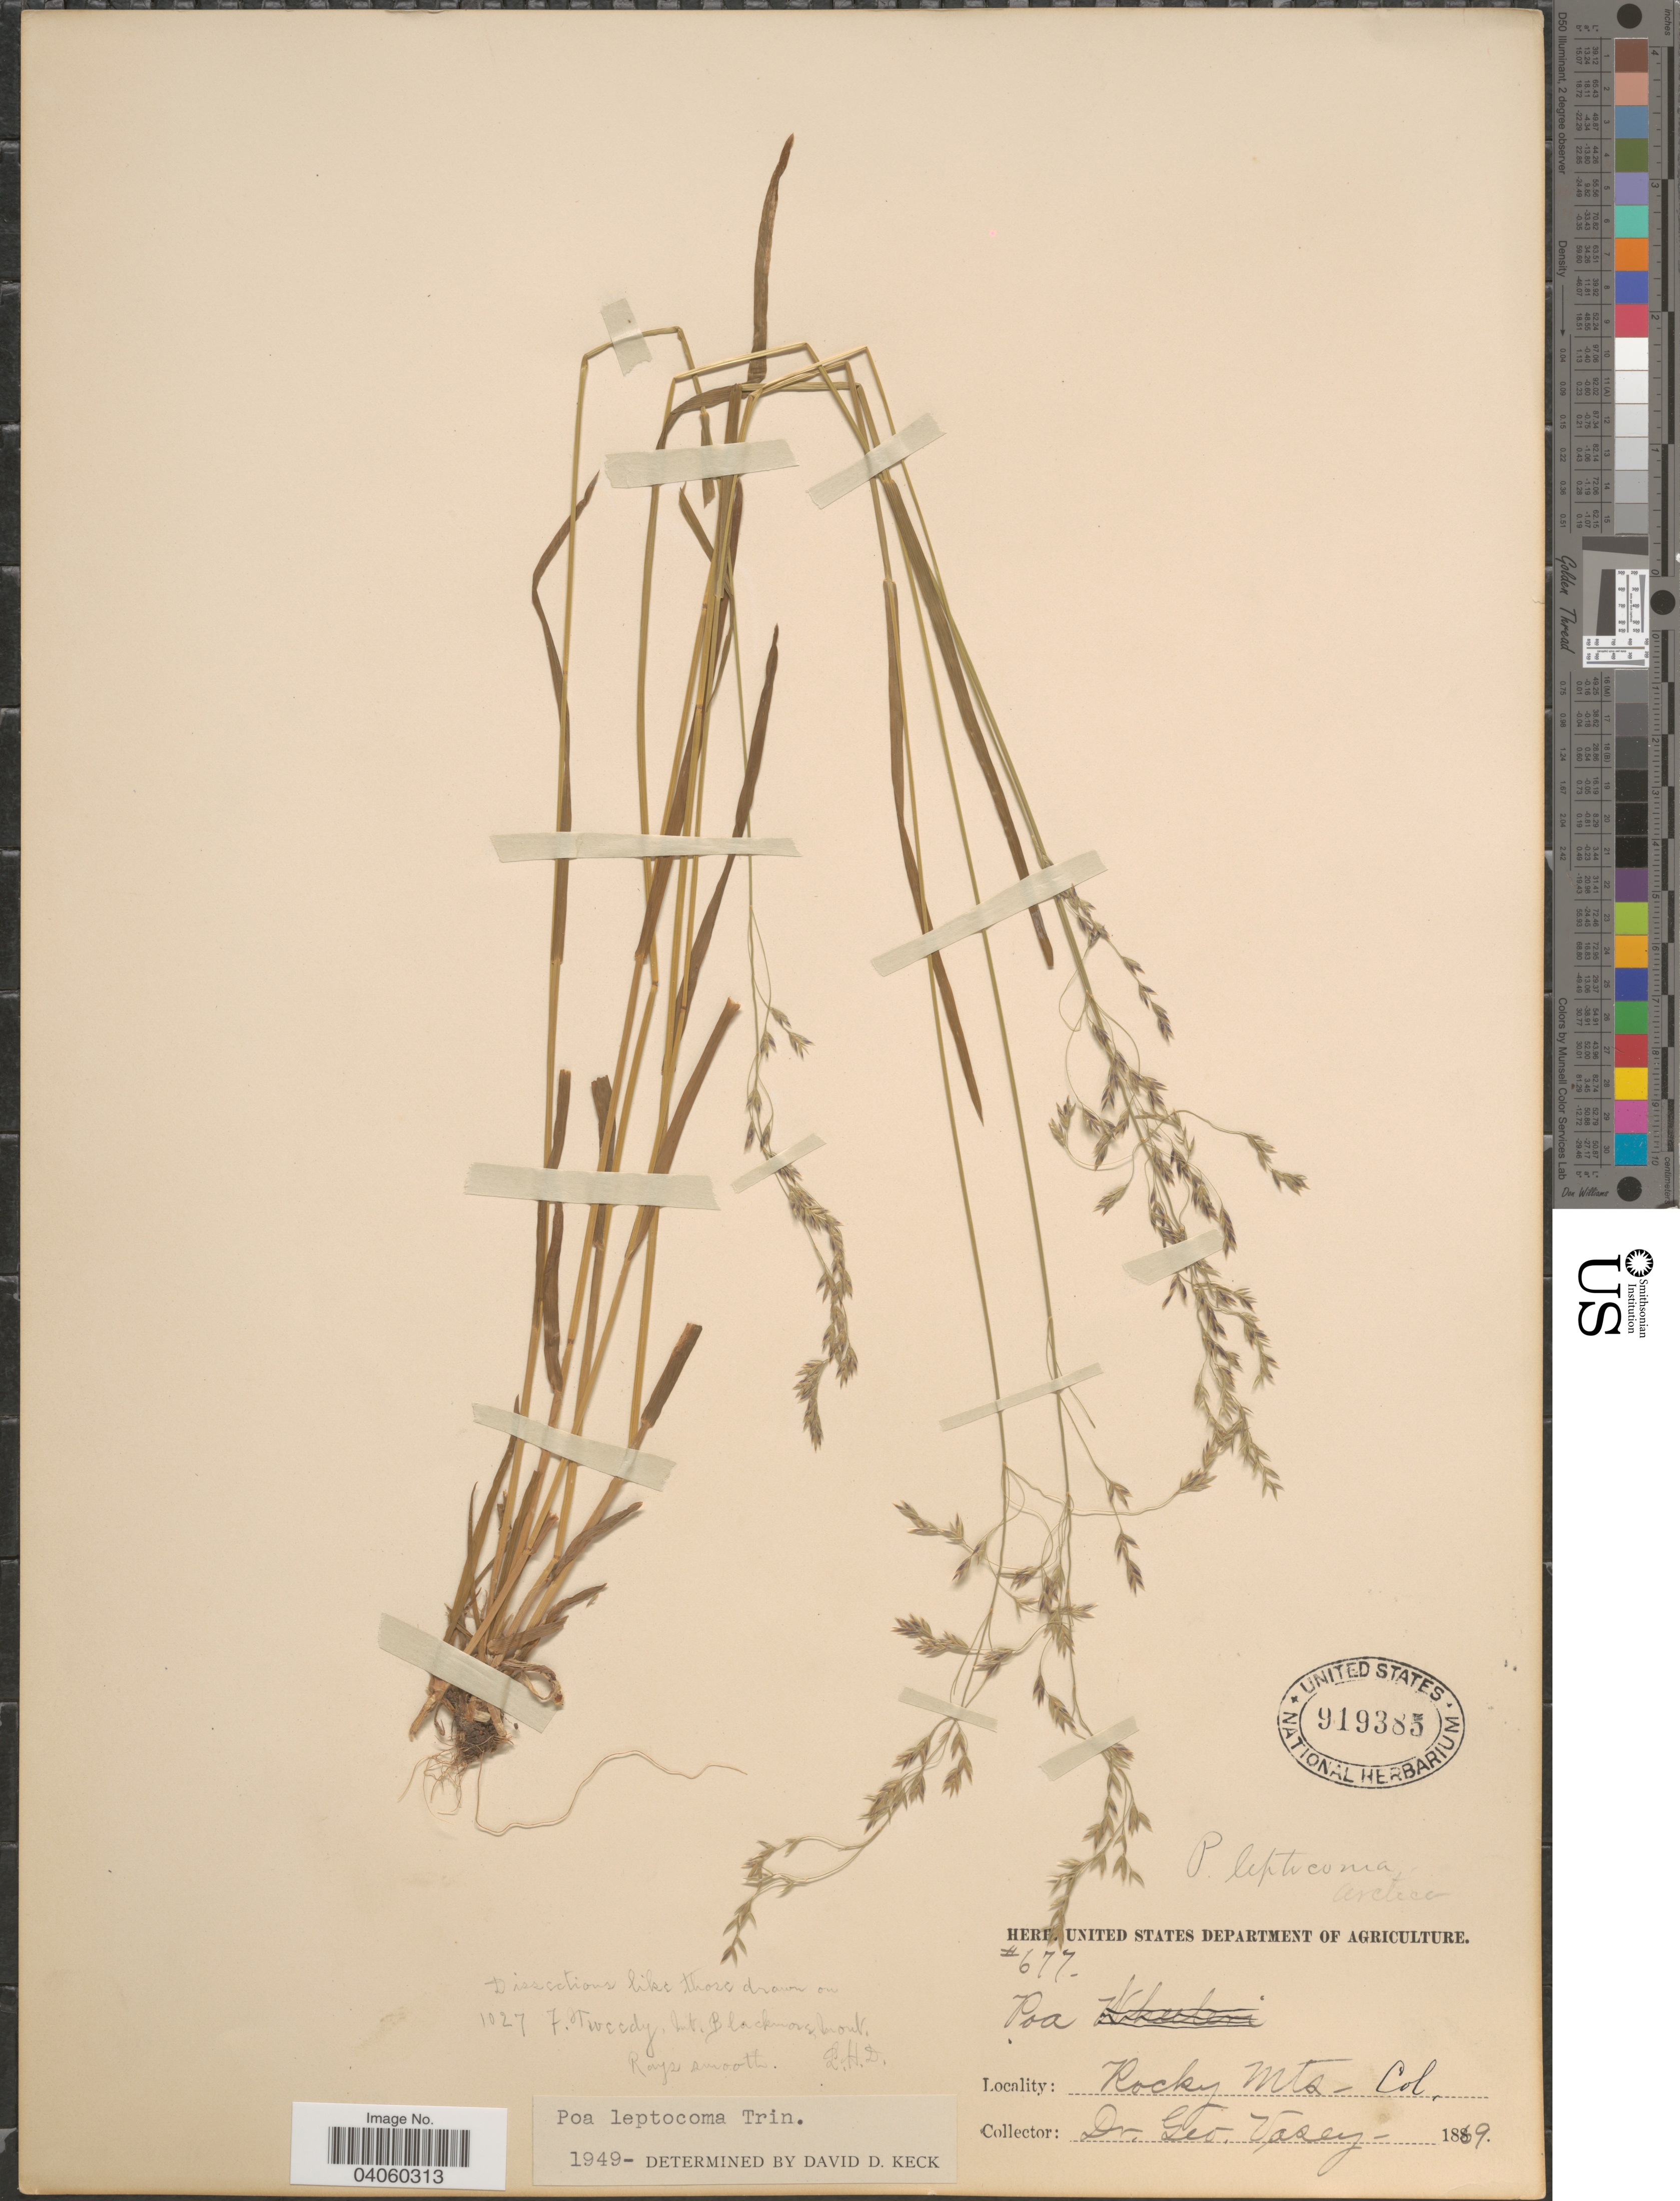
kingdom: Plantae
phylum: Tracheophyta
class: Liliopsida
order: Poales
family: Poaceae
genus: Poa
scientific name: Poa leptocoma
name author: Trin.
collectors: G. Vasey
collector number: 677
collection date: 1869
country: United States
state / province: Colorado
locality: Rocky Mts.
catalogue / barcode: US 919385